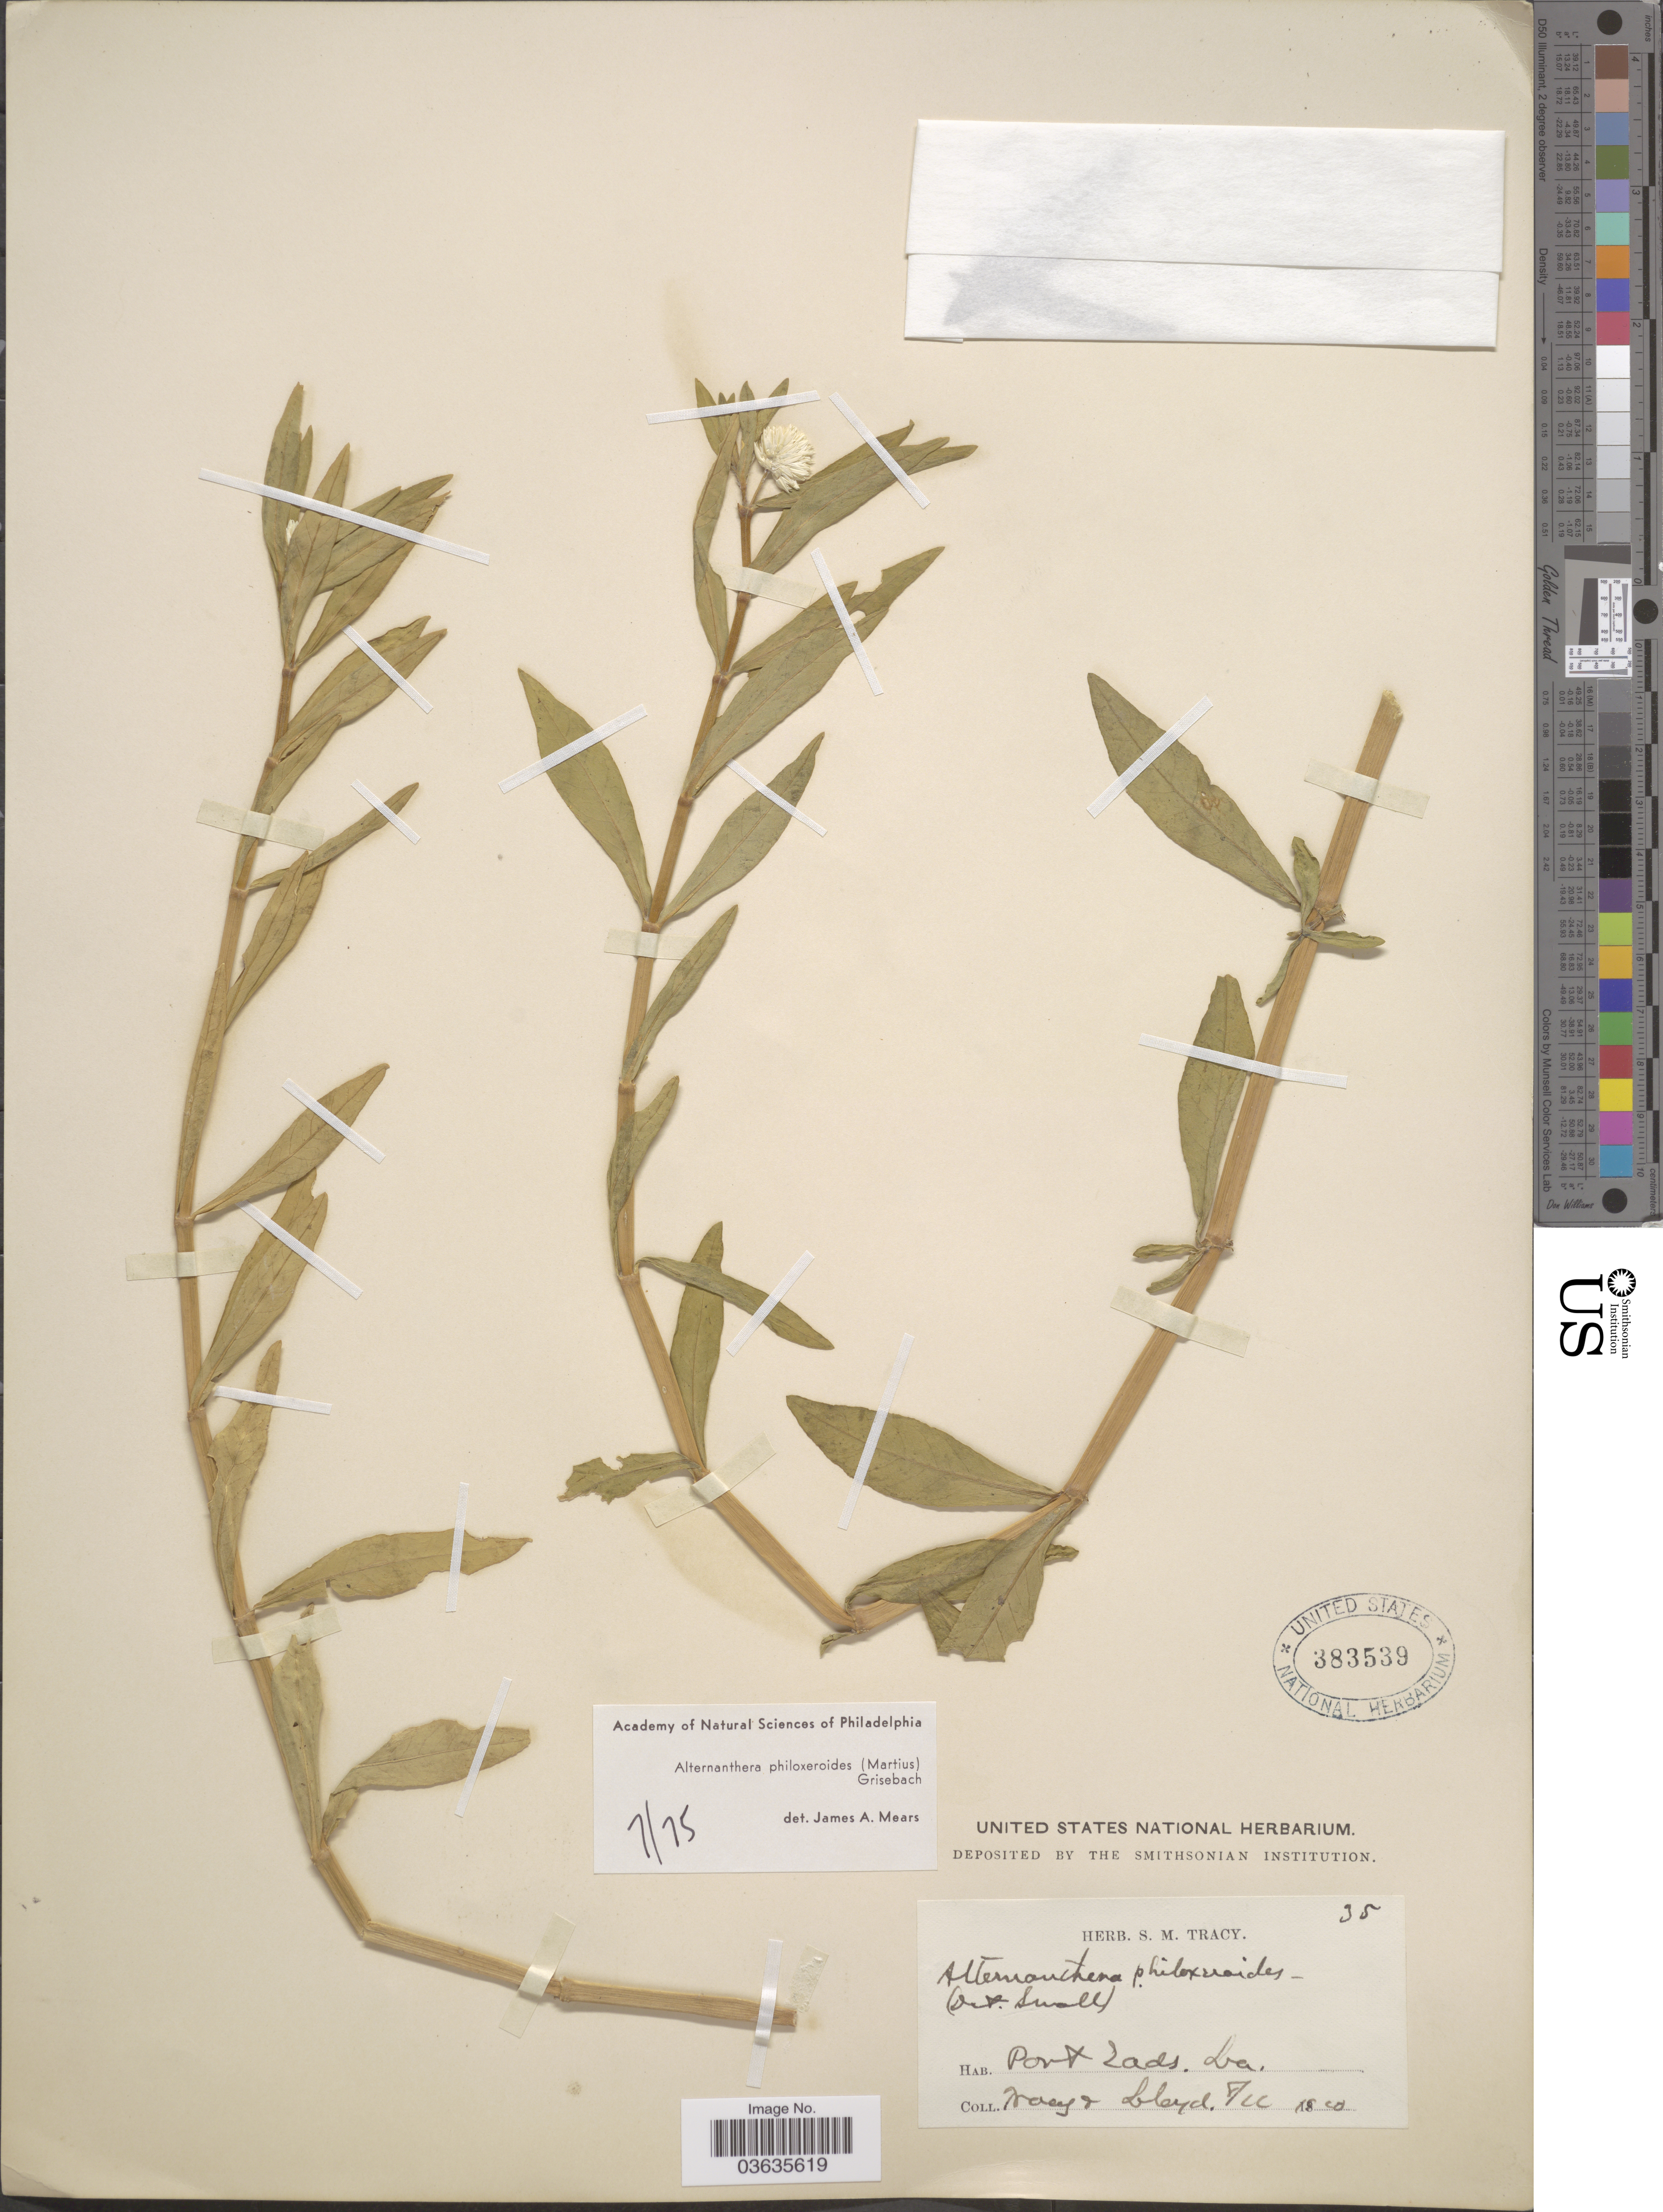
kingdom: Plantae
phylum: Tracheophyta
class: Magnoliopsida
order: Caryophyllales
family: Amaranthaceae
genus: Alternanthera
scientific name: Alternanthera philoxeroides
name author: (Mart.) Griseb.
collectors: S. M. Tracy & -- Lloyd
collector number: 35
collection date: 1850-08-22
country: United States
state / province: Louisiana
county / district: Plaquemines Parish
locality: Port Eads.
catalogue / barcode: US 383539